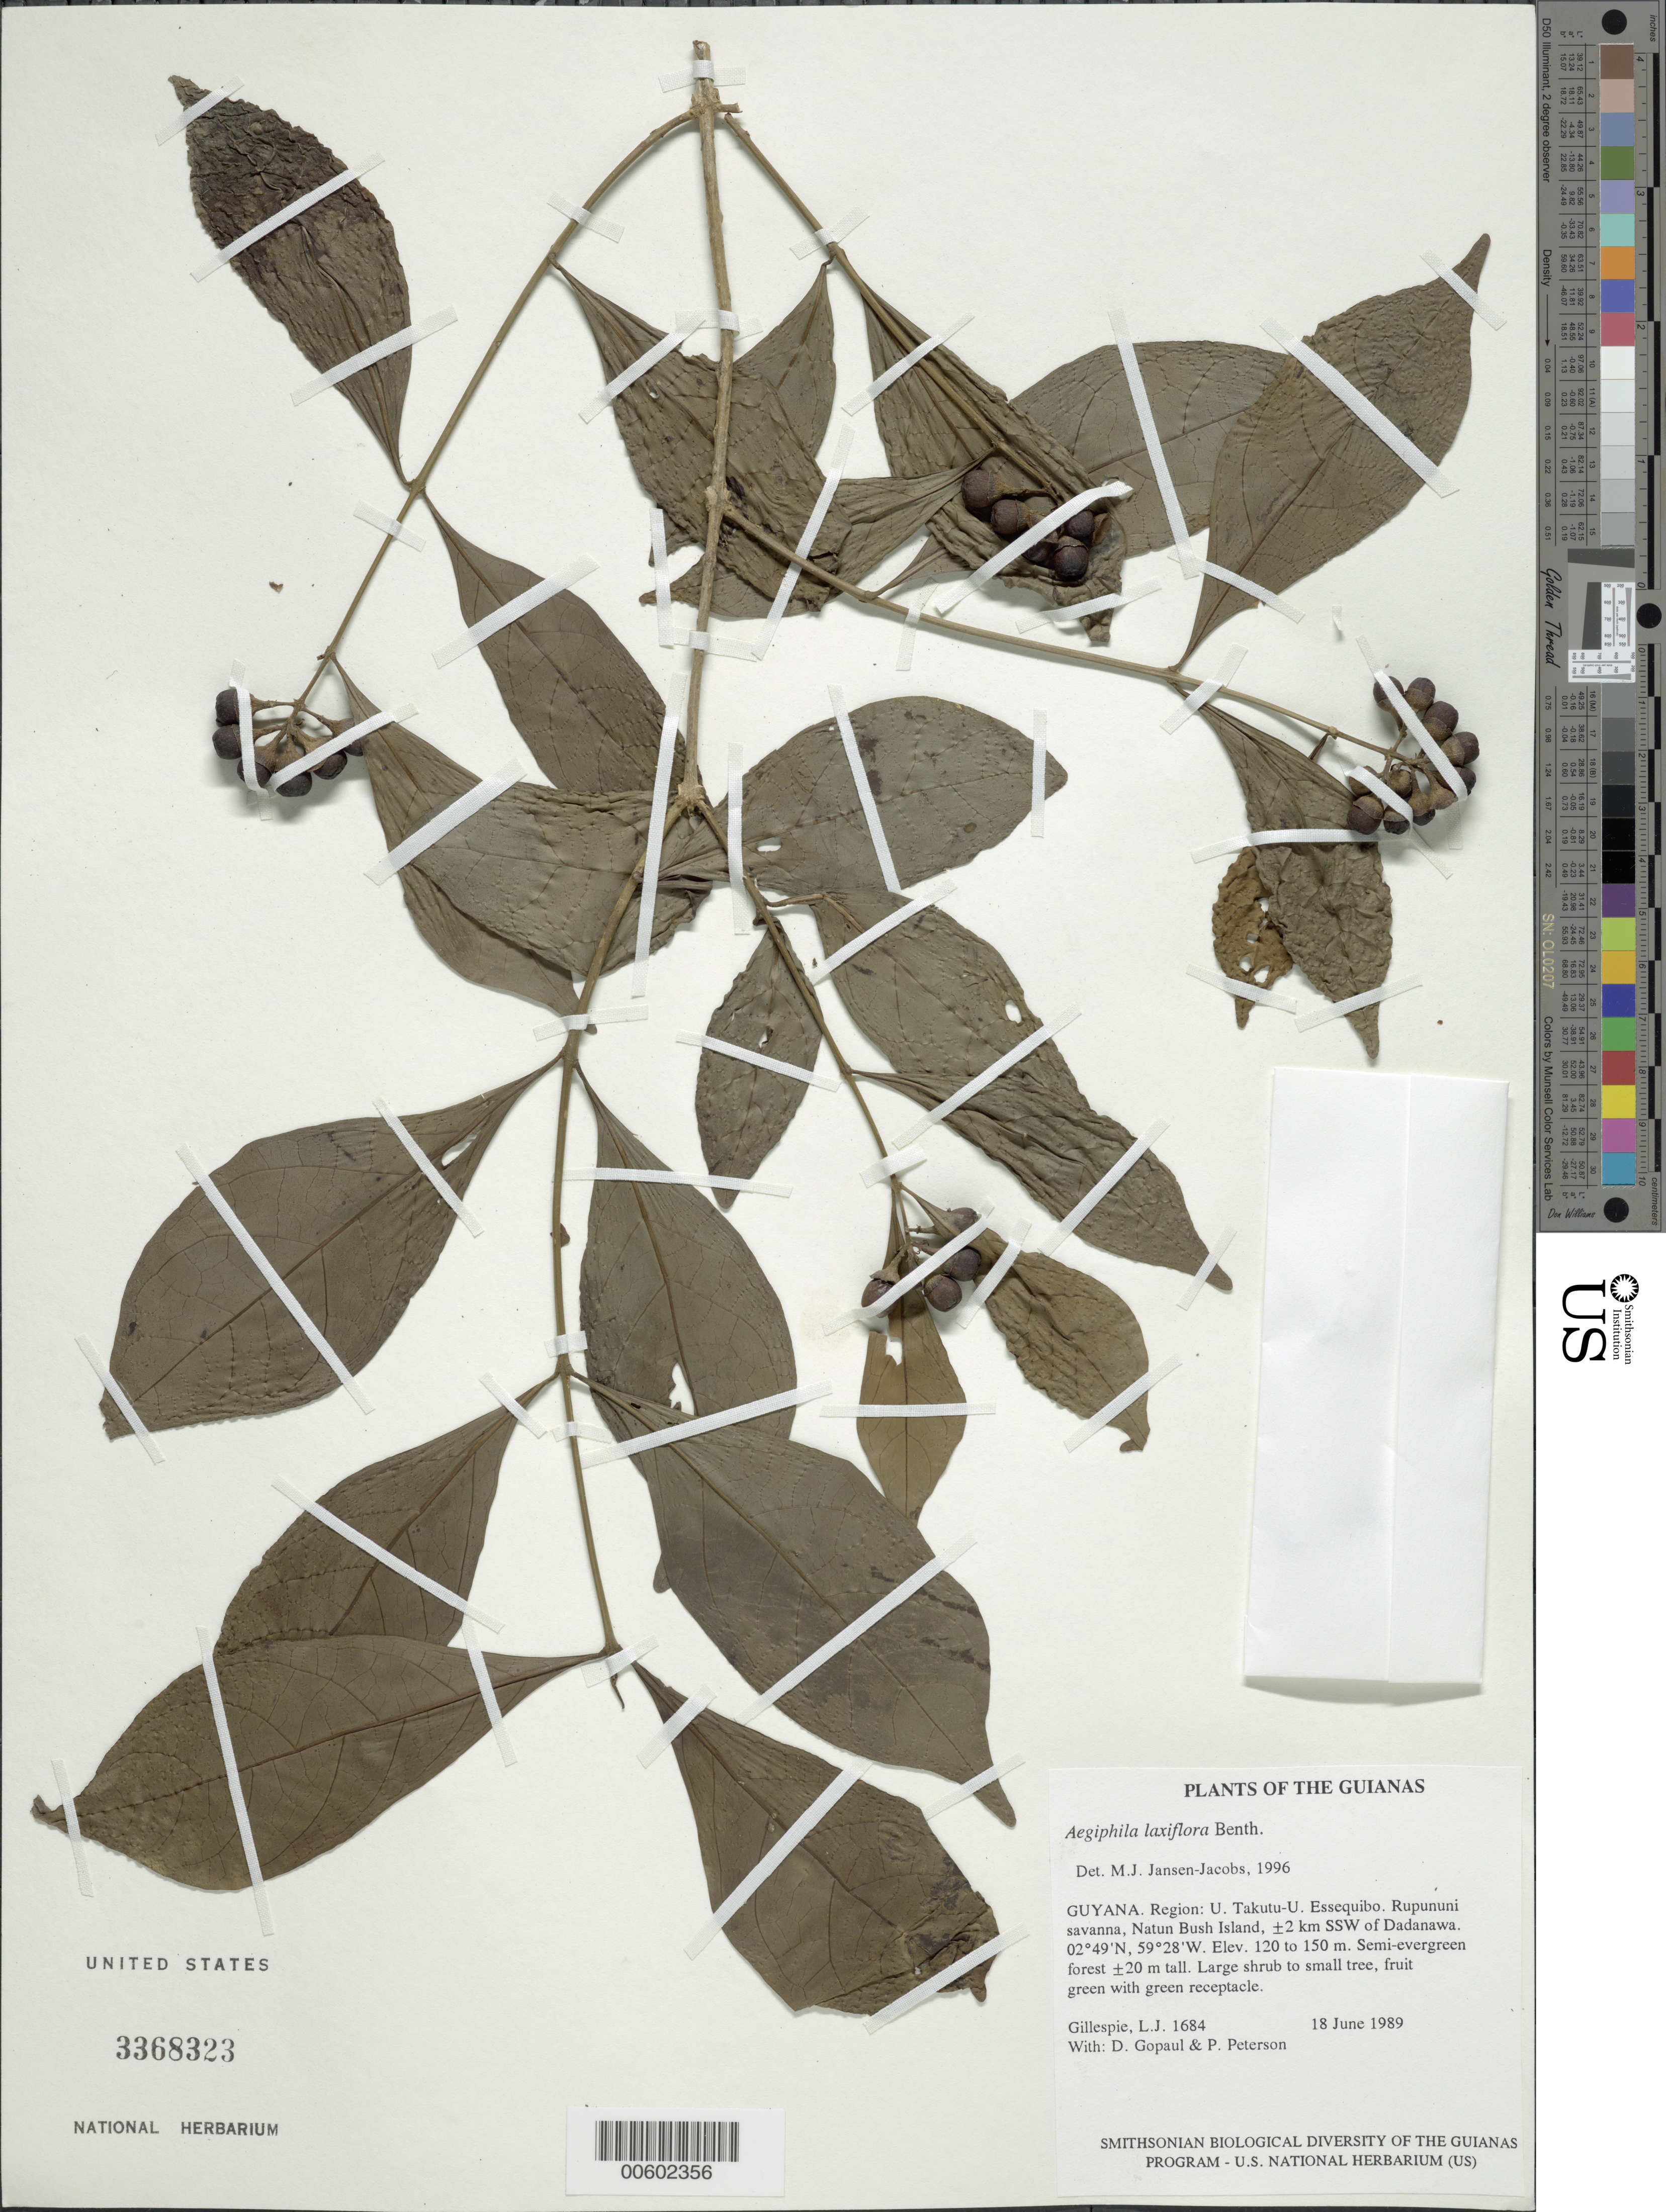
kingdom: Plantae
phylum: Tracheophyta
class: Magnoliopsida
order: Lamiales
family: Lamiaceae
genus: Aegiphila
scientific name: Aegiphila laxiflora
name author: Benth.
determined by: Liesner, R. L.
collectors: L. J. Gillespie, D. Gopaul & P. M. Peterson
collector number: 1684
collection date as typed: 18 June 1989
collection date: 1989-06-18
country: Guyana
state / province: U. Takutu-U. Essequibo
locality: Rupununi savanna, Natun Bush Island, ±2 km SSW of Dadanawa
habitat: Semi-evergreen forest ±20 m tall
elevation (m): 120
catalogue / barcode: US 3368323